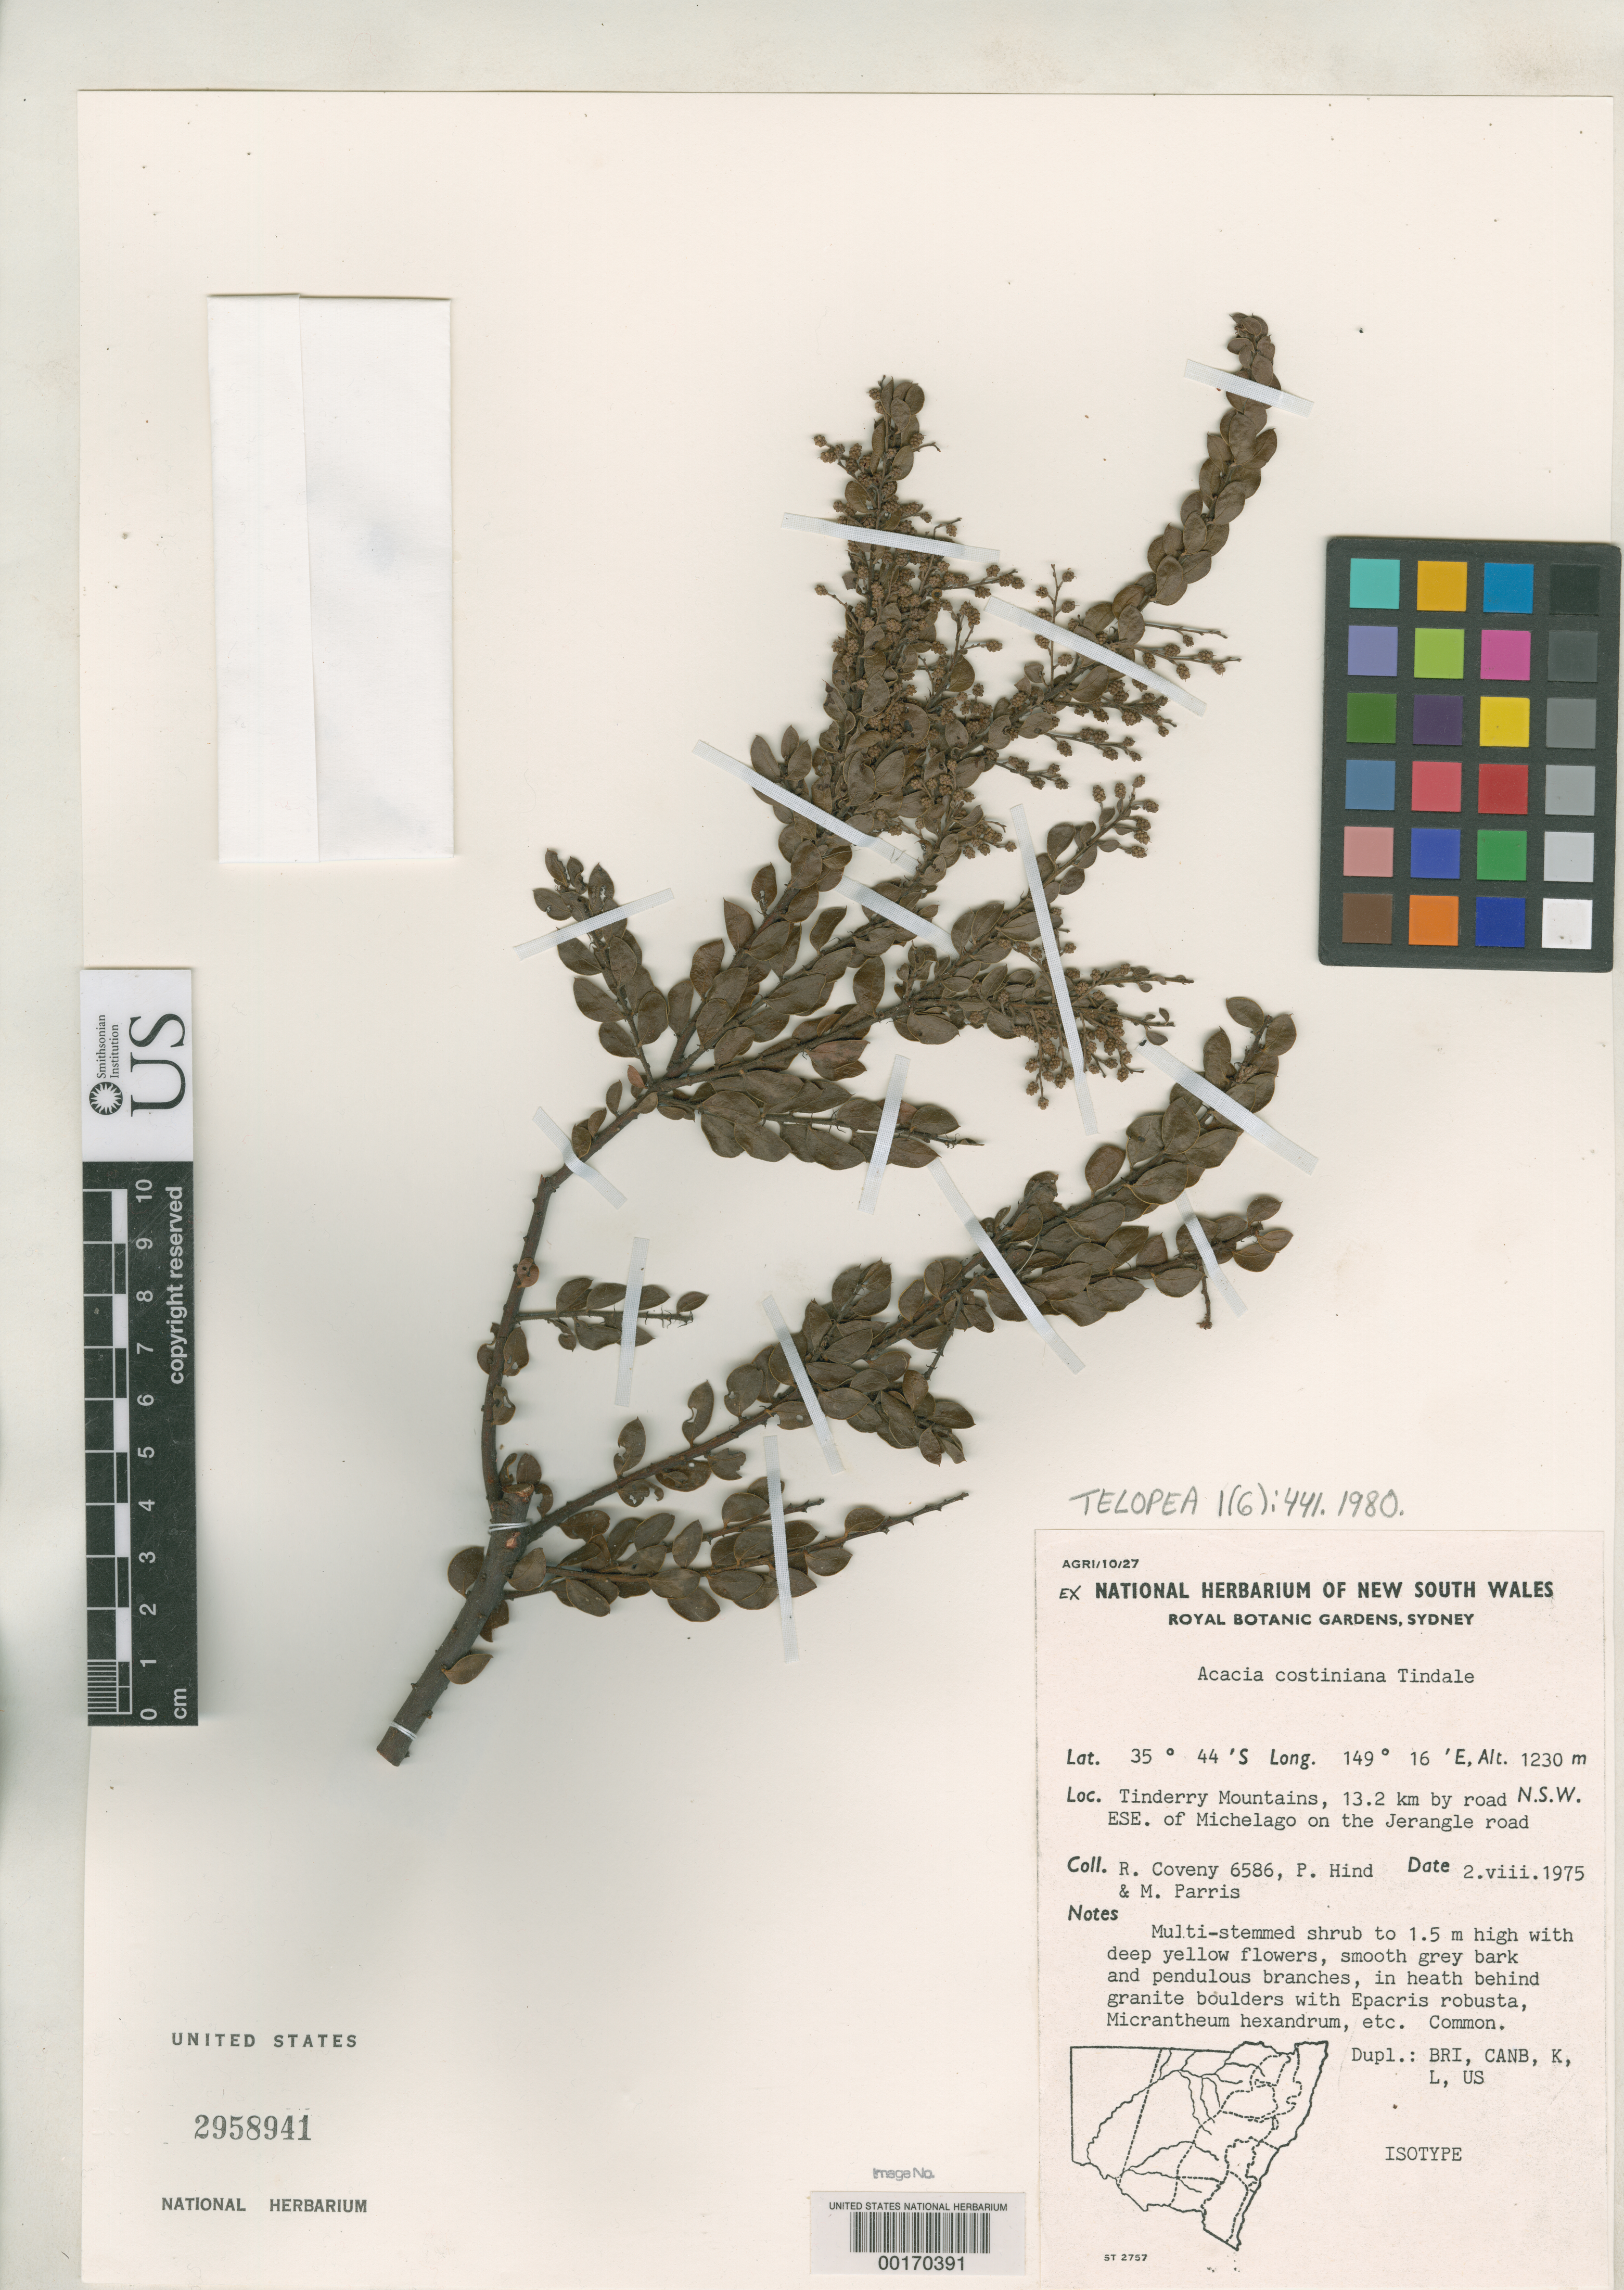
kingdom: Plantae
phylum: Tracheophyta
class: Magnoliopsida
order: Fabales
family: Fabaceae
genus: Acacia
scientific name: Acacia costiniana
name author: Tindale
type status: Isotype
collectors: R. Coveny, P. Hind & M. Parris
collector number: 6586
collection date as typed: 02 Aug 1975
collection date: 1975-08-02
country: Australia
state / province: New South Wales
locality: Tinderry Mountains, 13.2 km by road, ESE of Michelago on Jerangle road.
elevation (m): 1524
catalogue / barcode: US 2958941